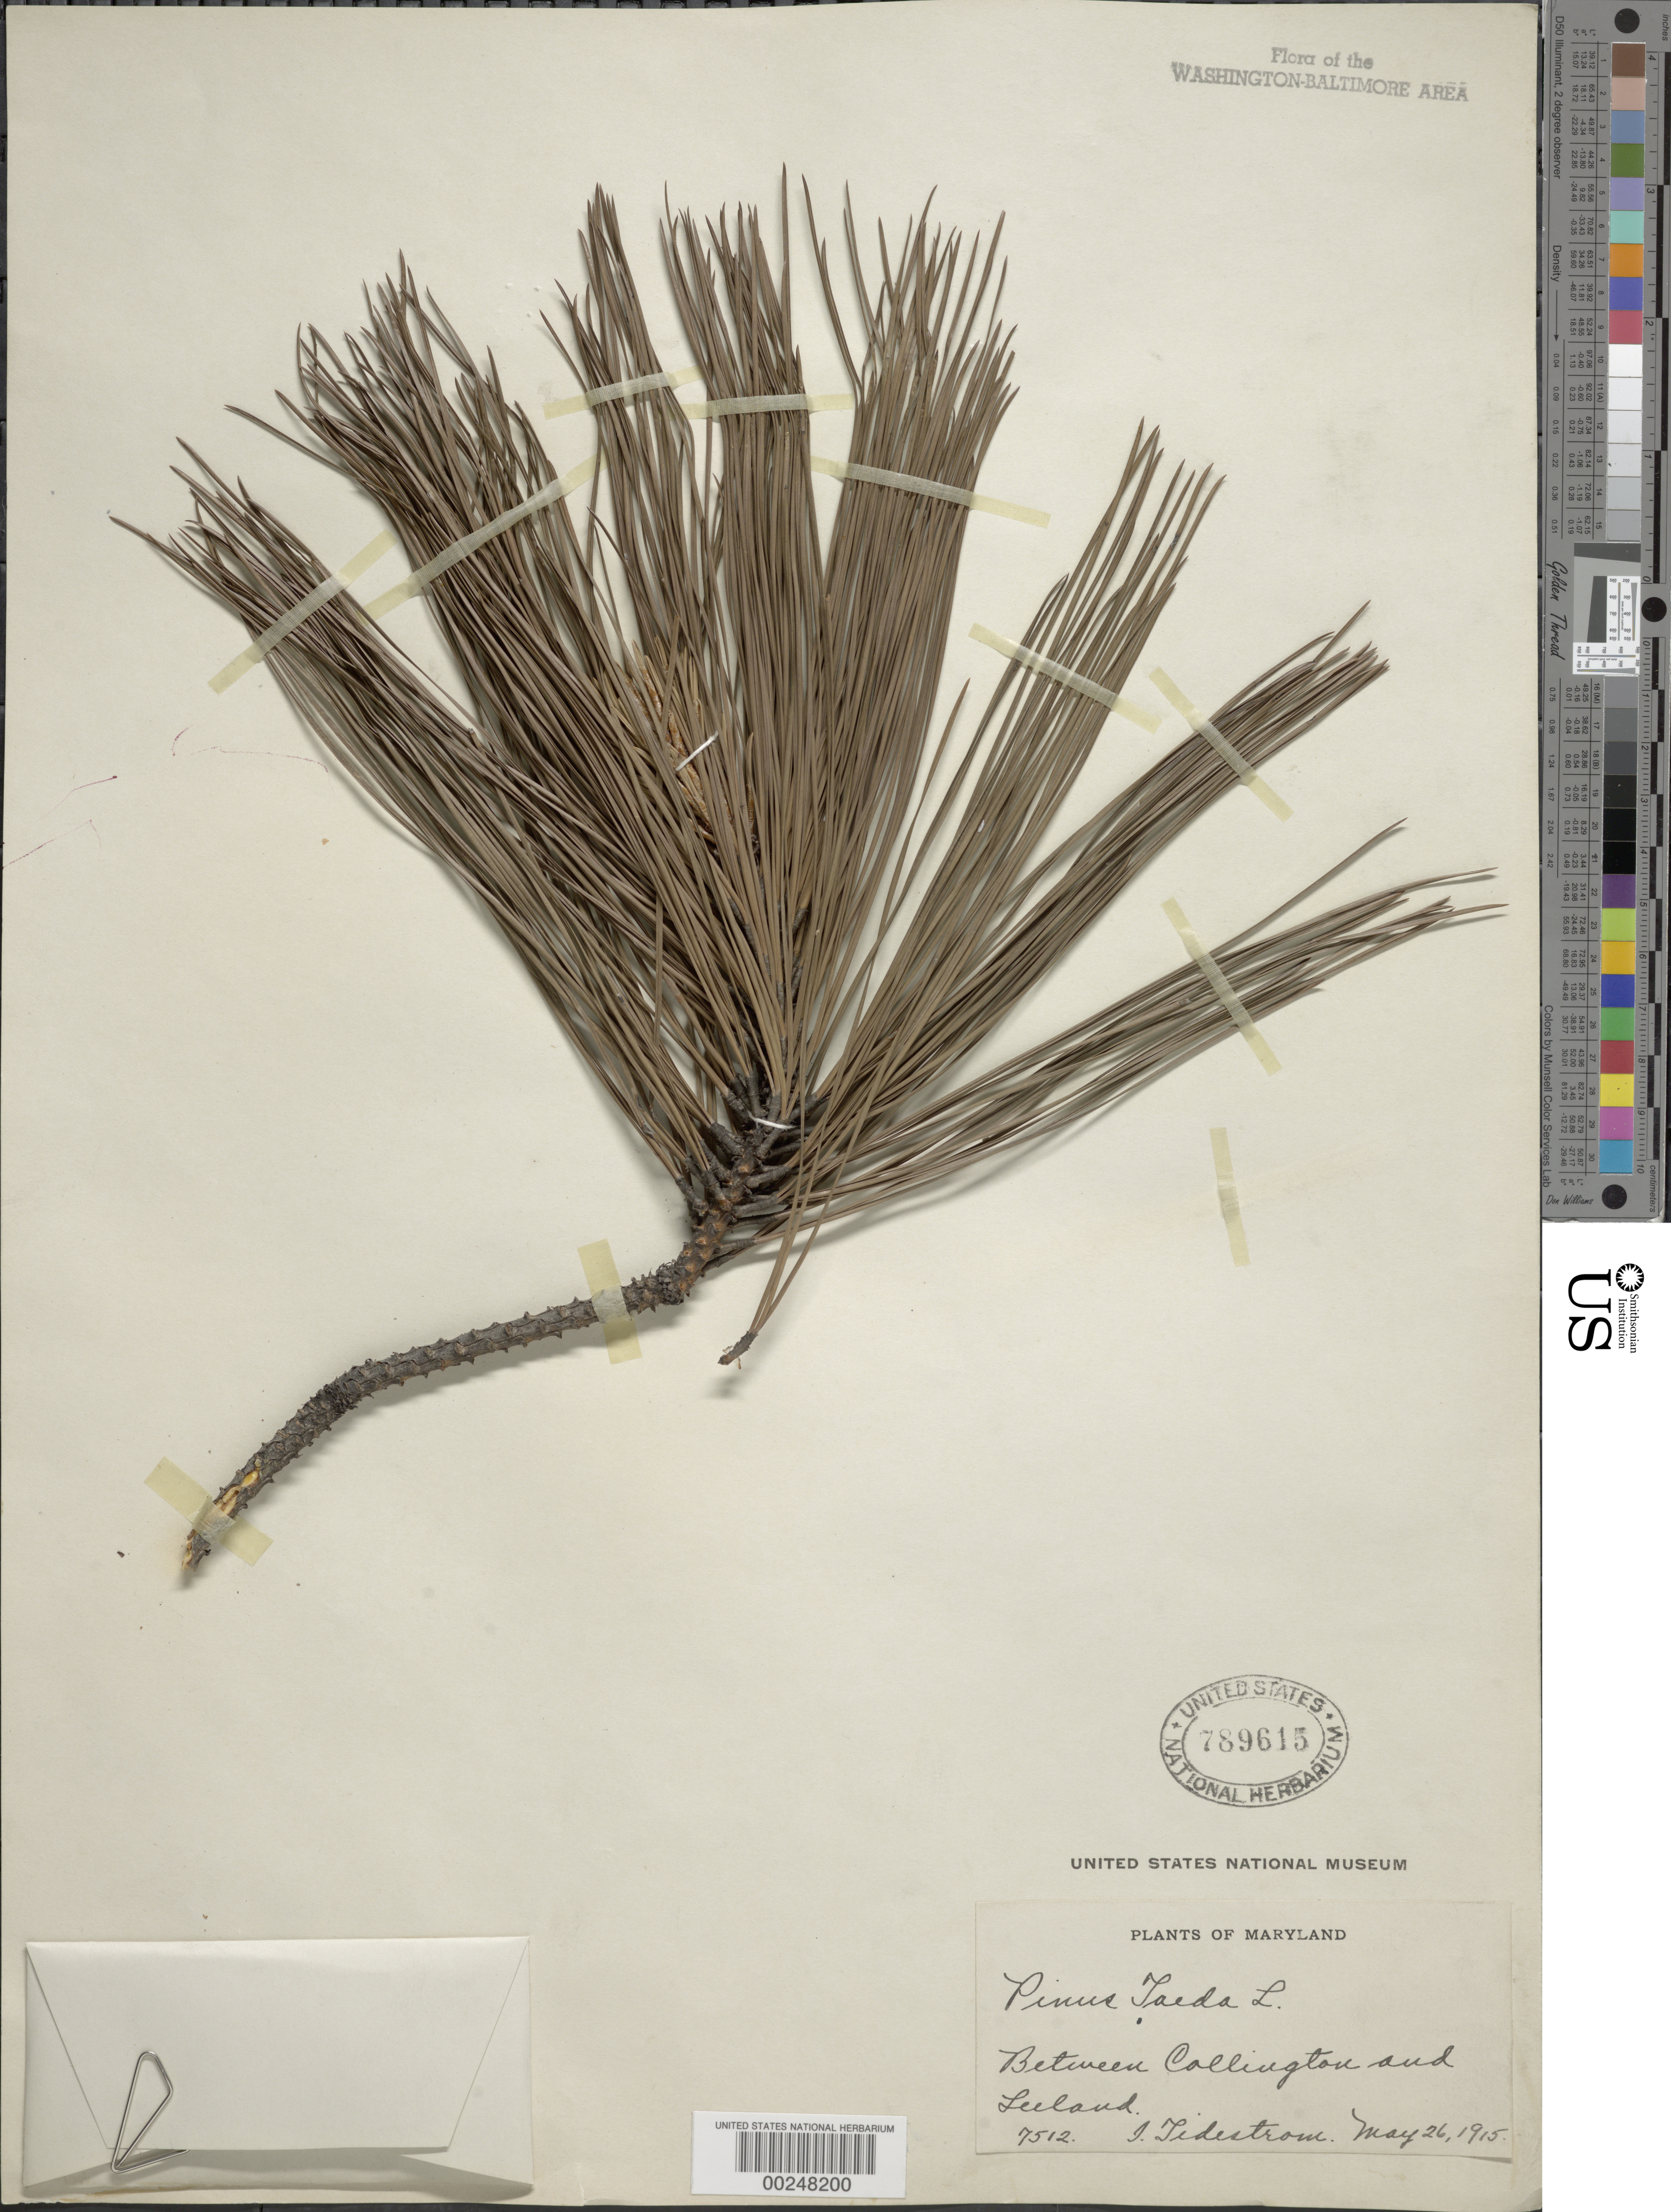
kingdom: Plantae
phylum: Tracheophyta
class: Pinopsida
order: Pinales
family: Pinaceae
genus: Pinus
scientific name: Pinus taeda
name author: L.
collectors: L. Smith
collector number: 7512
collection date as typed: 26 May 1915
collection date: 1915-05-26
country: United States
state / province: Maryland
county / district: Prince George's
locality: Between Collington and Leeland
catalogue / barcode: US 789615